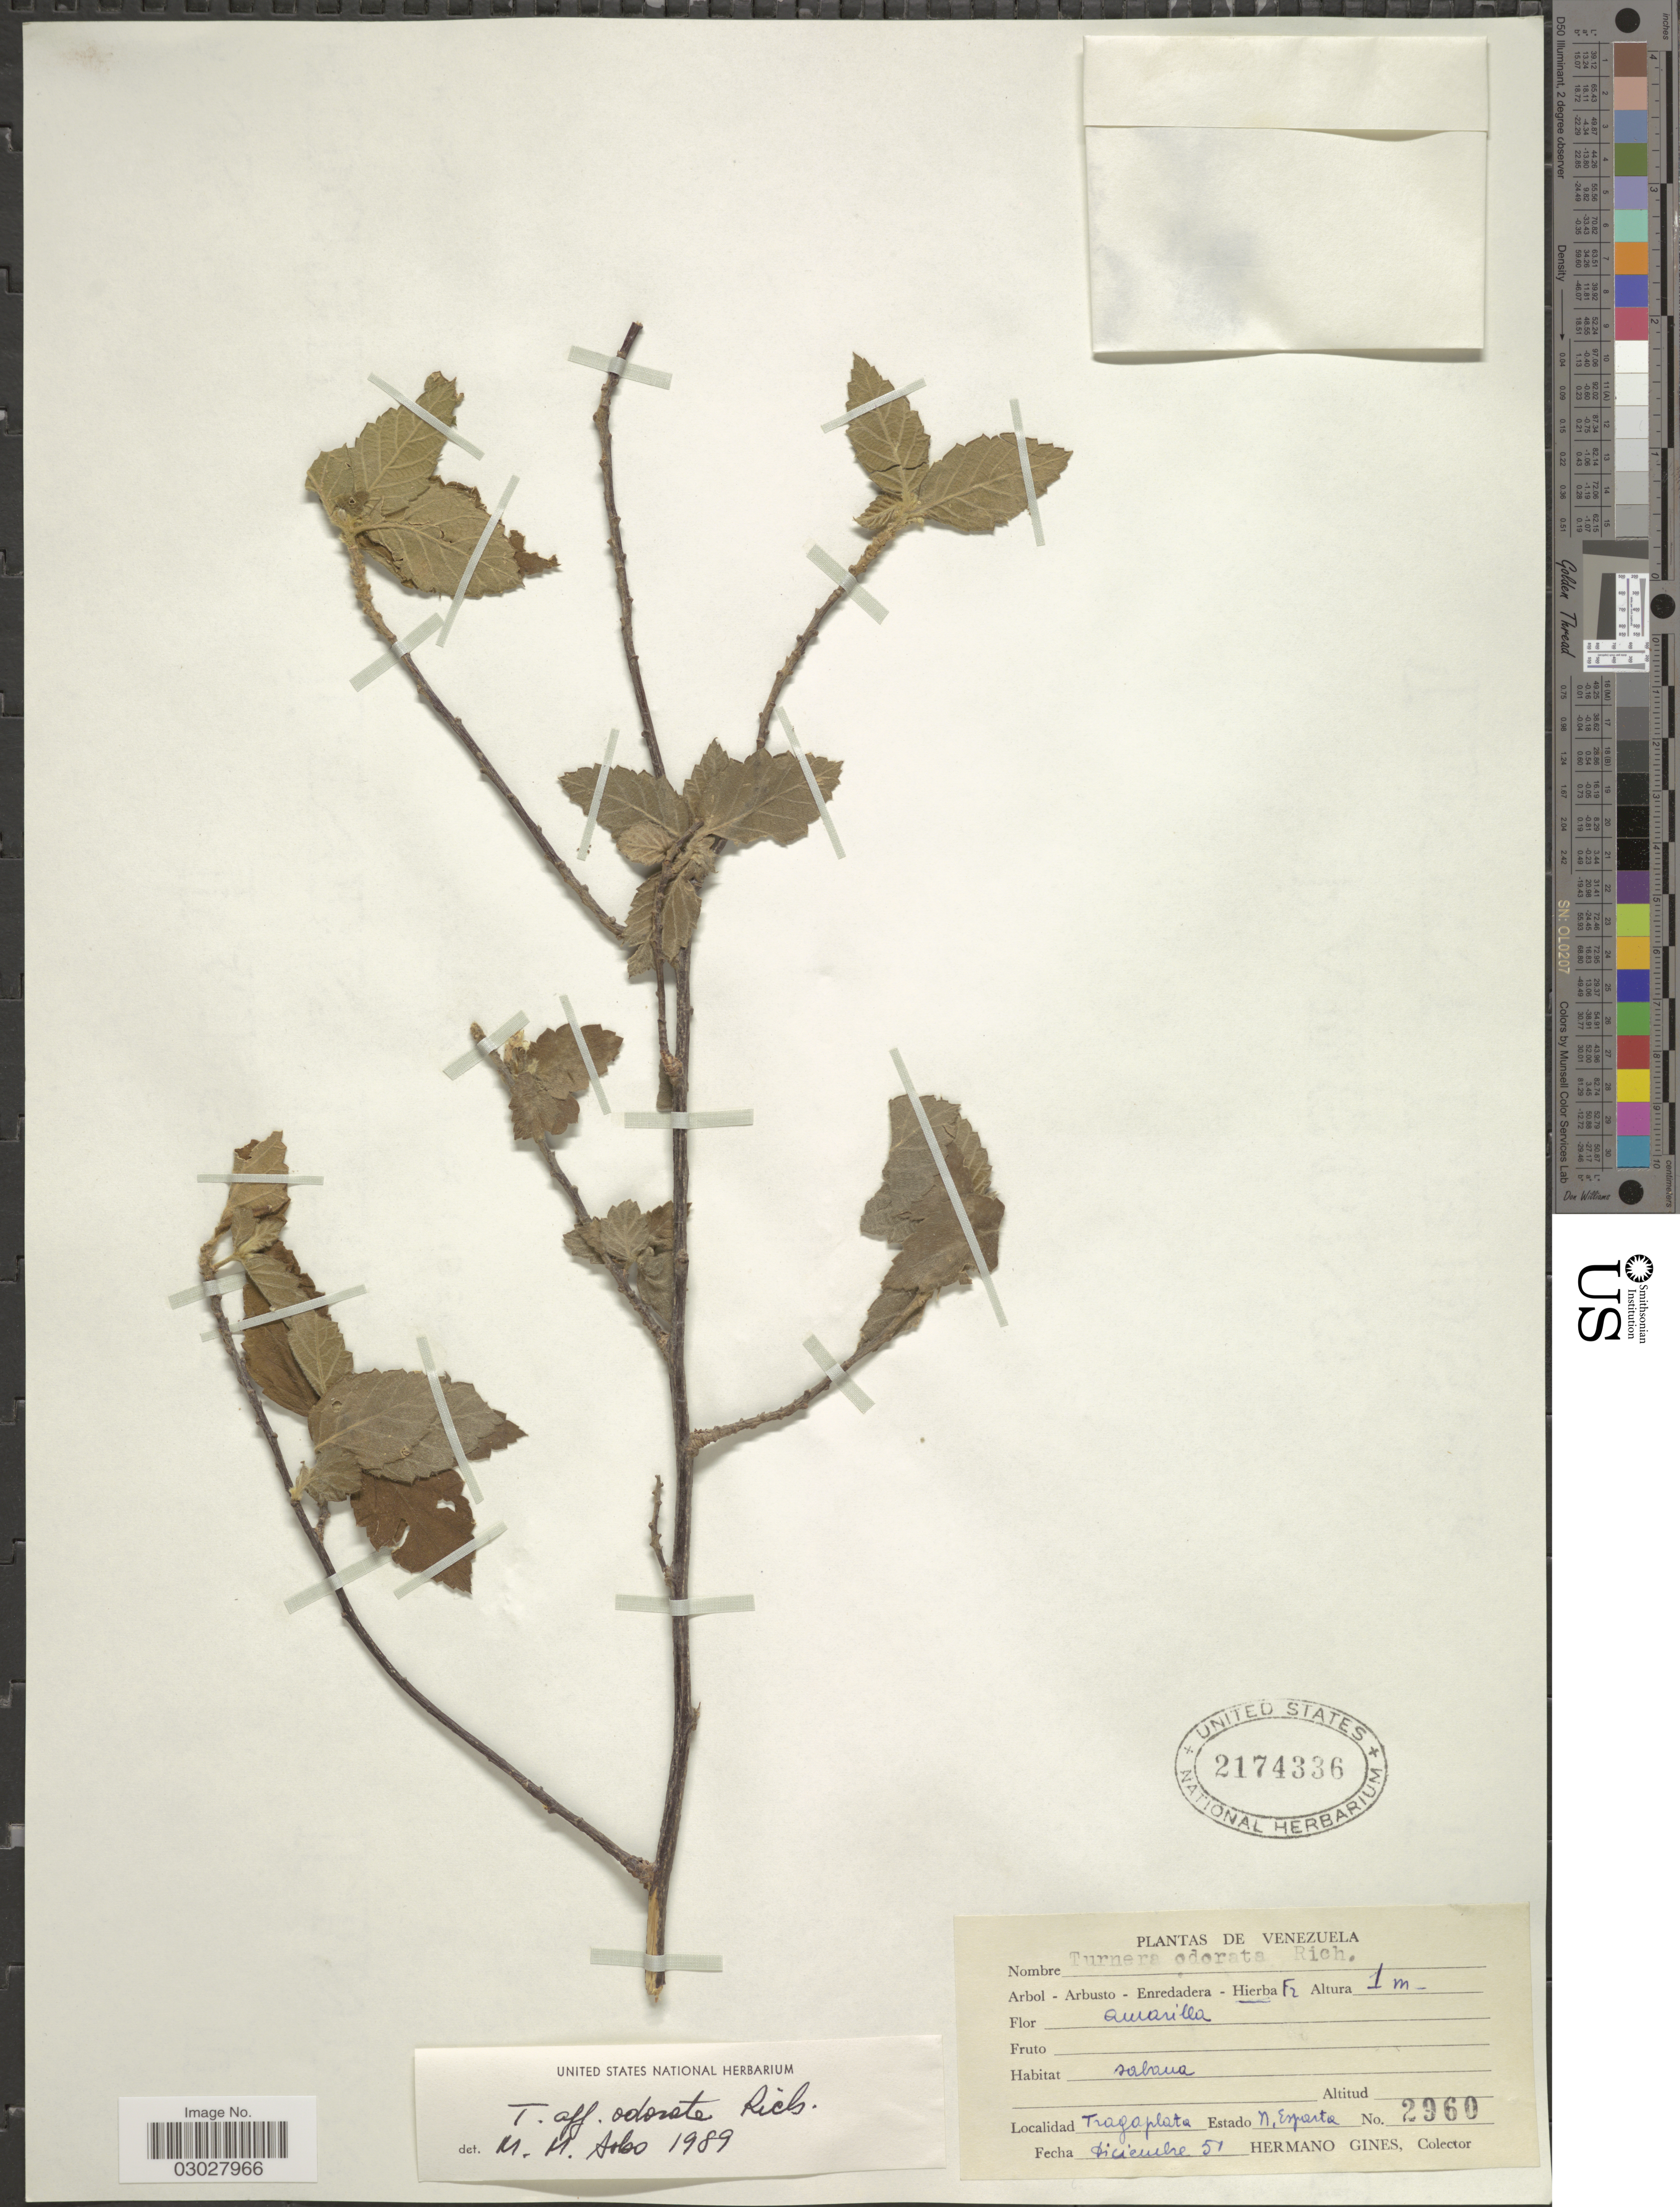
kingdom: Plantae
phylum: Tracheophyta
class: Magnoliopsida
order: Malpighiales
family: Turneraceae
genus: Turnera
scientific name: Turnera aromatica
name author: Arbo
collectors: Bro. Gines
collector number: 2960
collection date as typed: Transcribed d/m/y: /12/51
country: Venezuela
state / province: Nueva Esparta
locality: Tragaplata. Estada N. Esparta.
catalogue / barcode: US 2174336